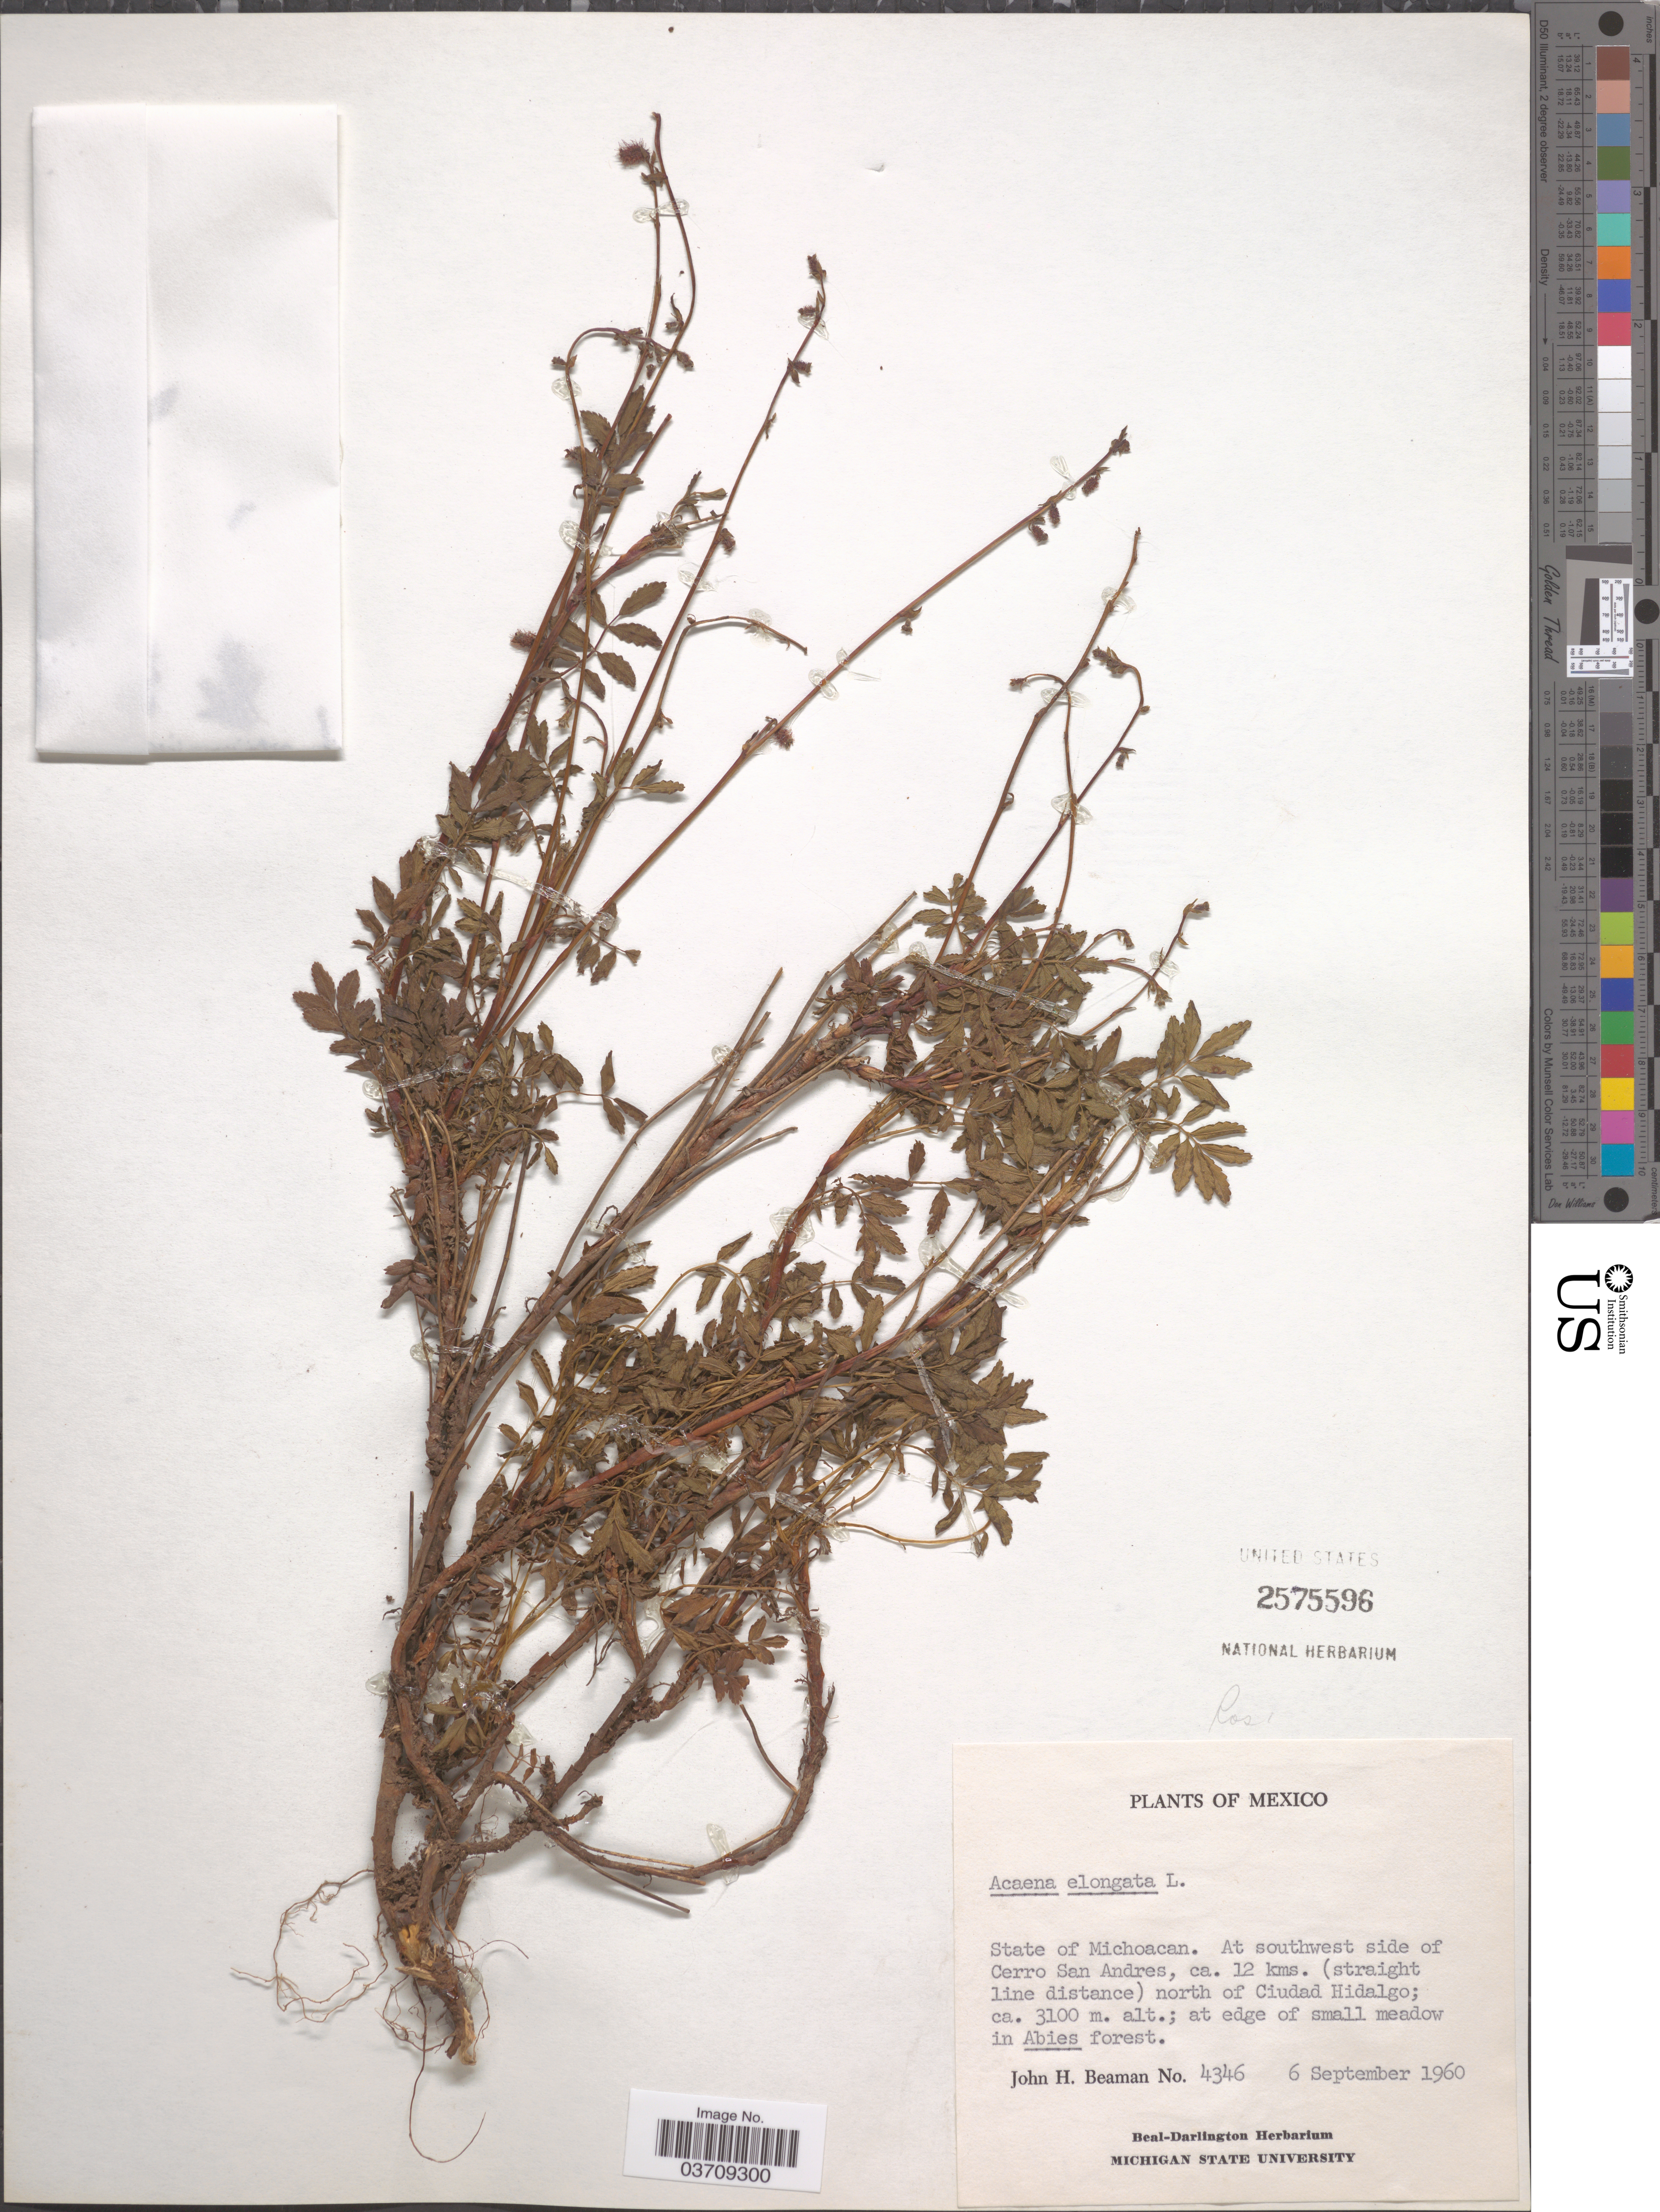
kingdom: Plantae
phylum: Tracheophyta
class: Magnoliopsida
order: Rosales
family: Rosaceae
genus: Acaena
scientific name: Acaena elongata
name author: L.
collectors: J. H. Beaman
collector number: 4346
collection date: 1960-09-06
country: Mexico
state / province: Michoacán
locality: At southwest side of Cerro San Andres, ca. 12 kms. (straight line distance) north of Ciudad Hidalgo.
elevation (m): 3100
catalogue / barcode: US 2575596